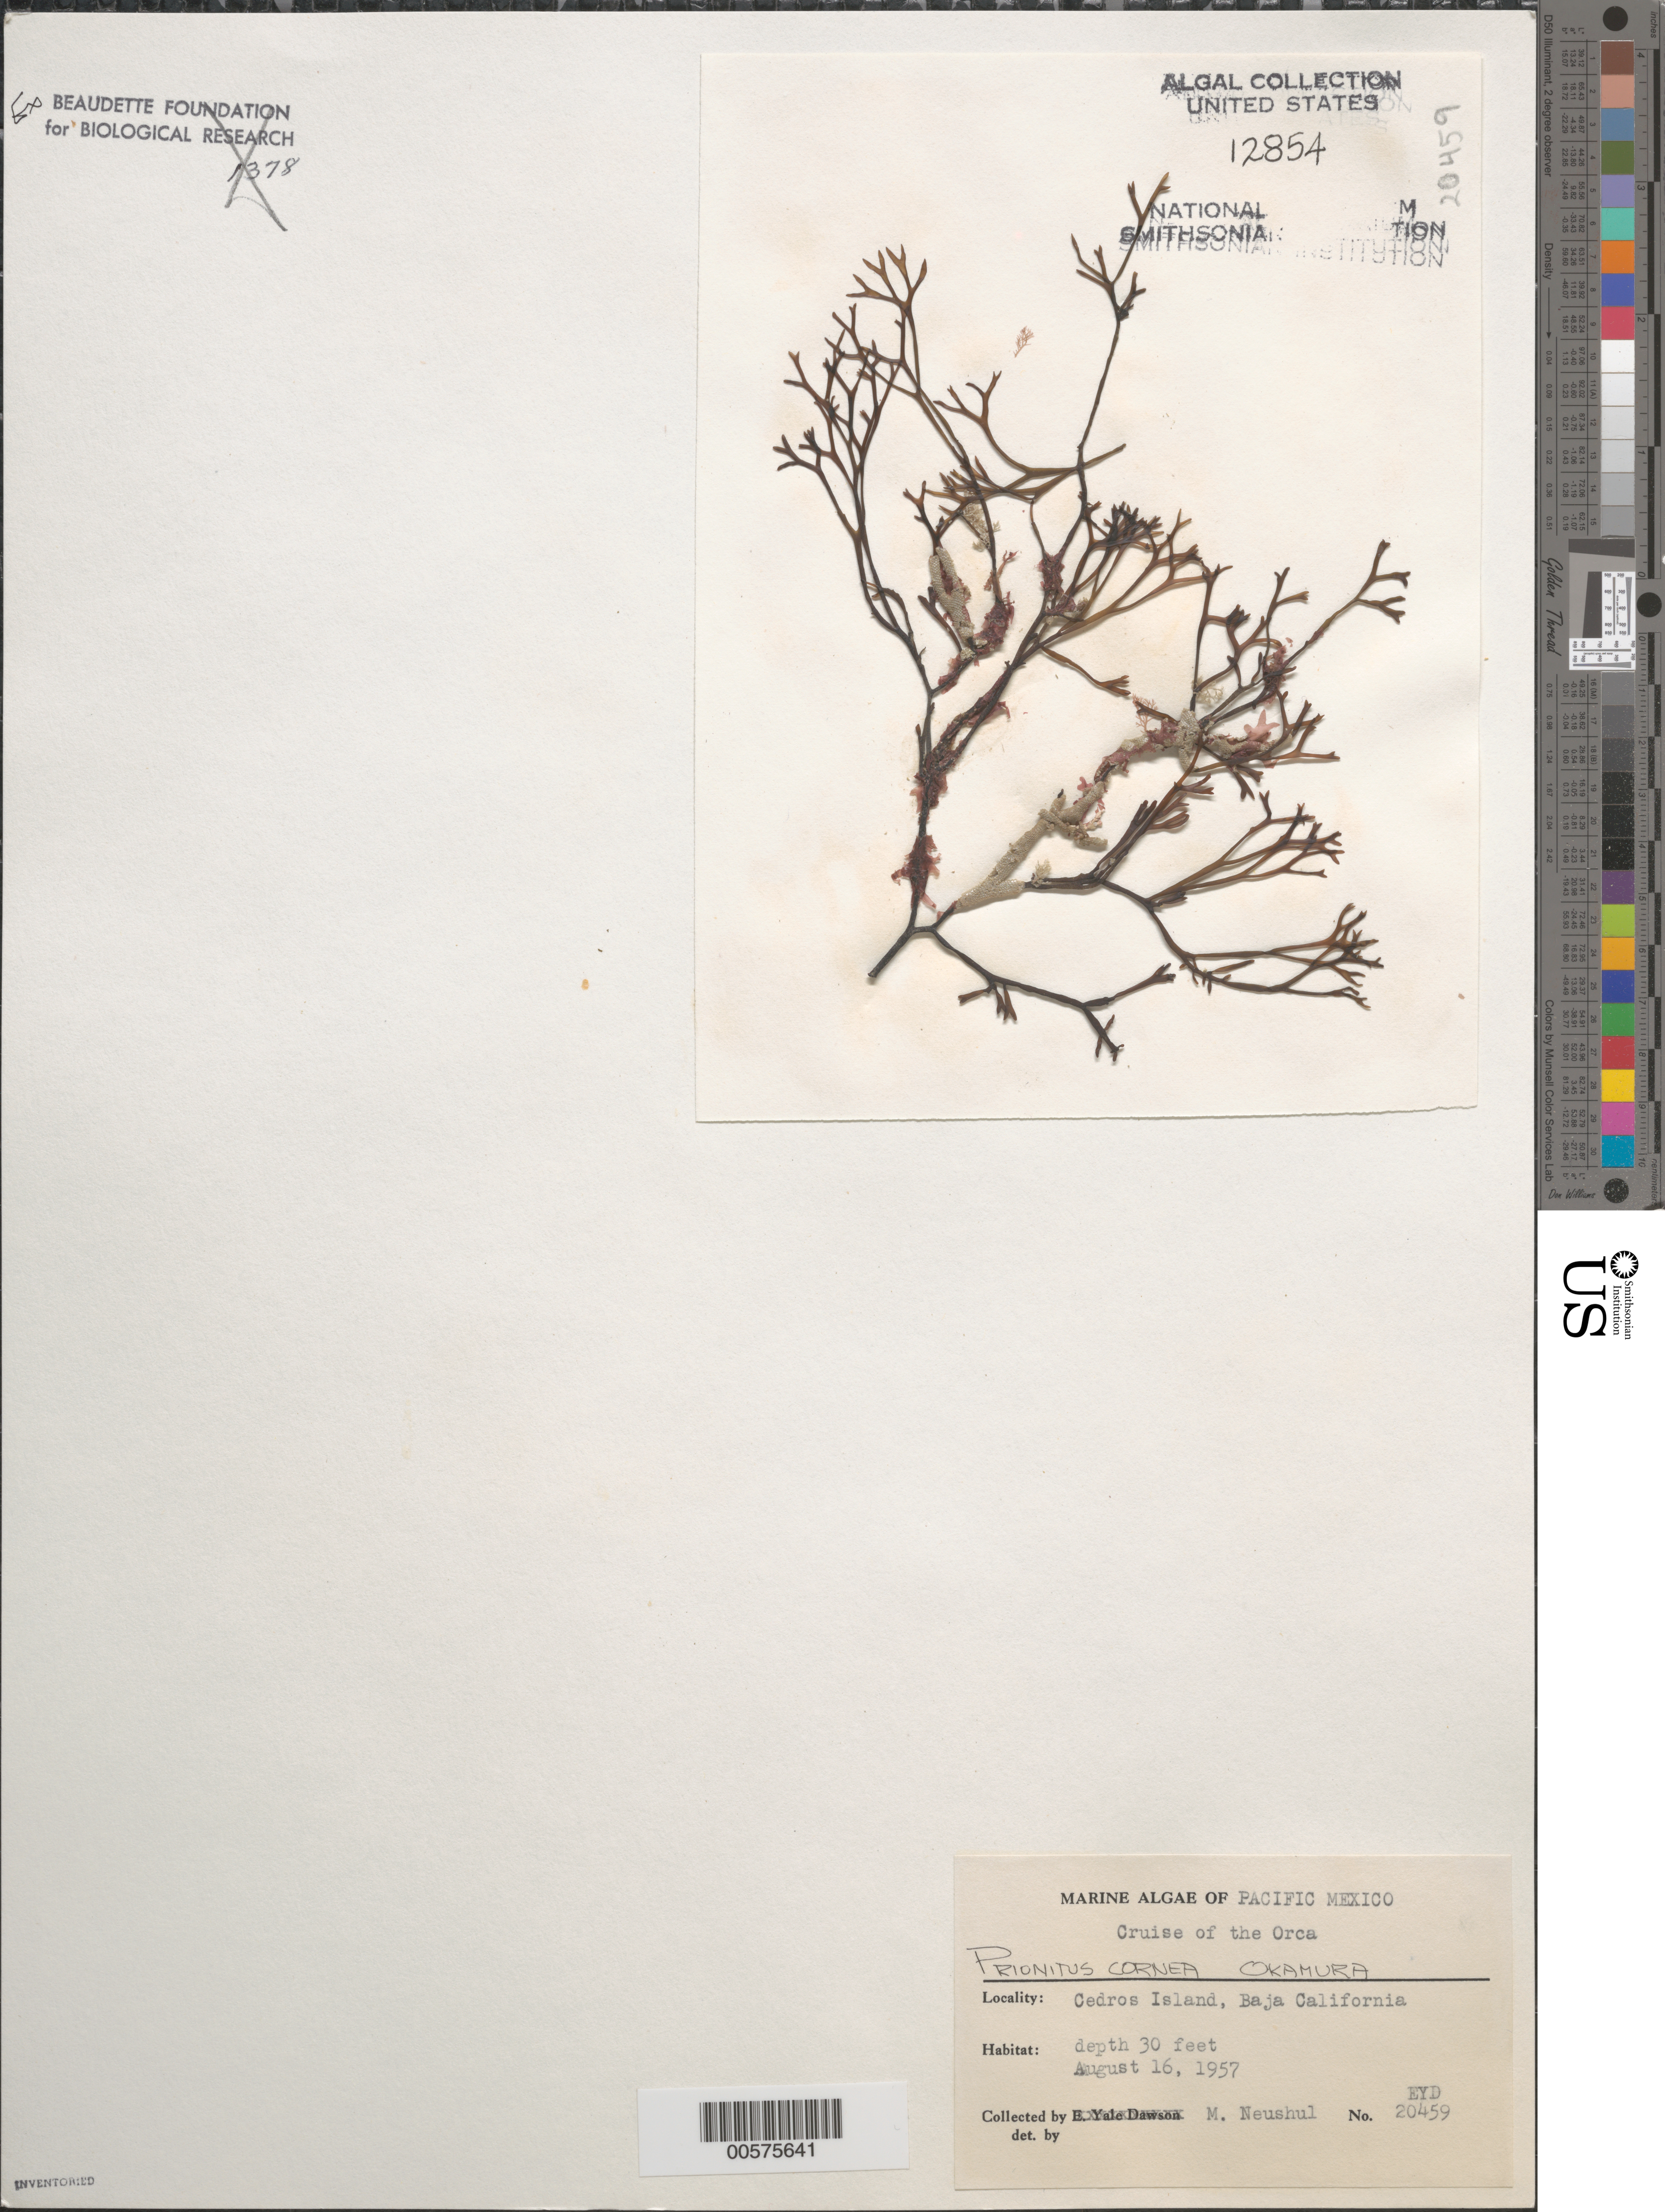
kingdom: Plantae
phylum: Rhodophyta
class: Florideophyceae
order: Halymeniales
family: Halymeniaceae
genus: Grateloupia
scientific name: Grateloupia cornea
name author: Okamura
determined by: Algae name updating Project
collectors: M. Neushul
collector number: EYD 20459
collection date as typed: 16 Aug 1957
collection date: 1957-08-16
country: Mexico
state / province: Baja California Norte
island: Isla Cedros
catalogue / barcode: US 12854